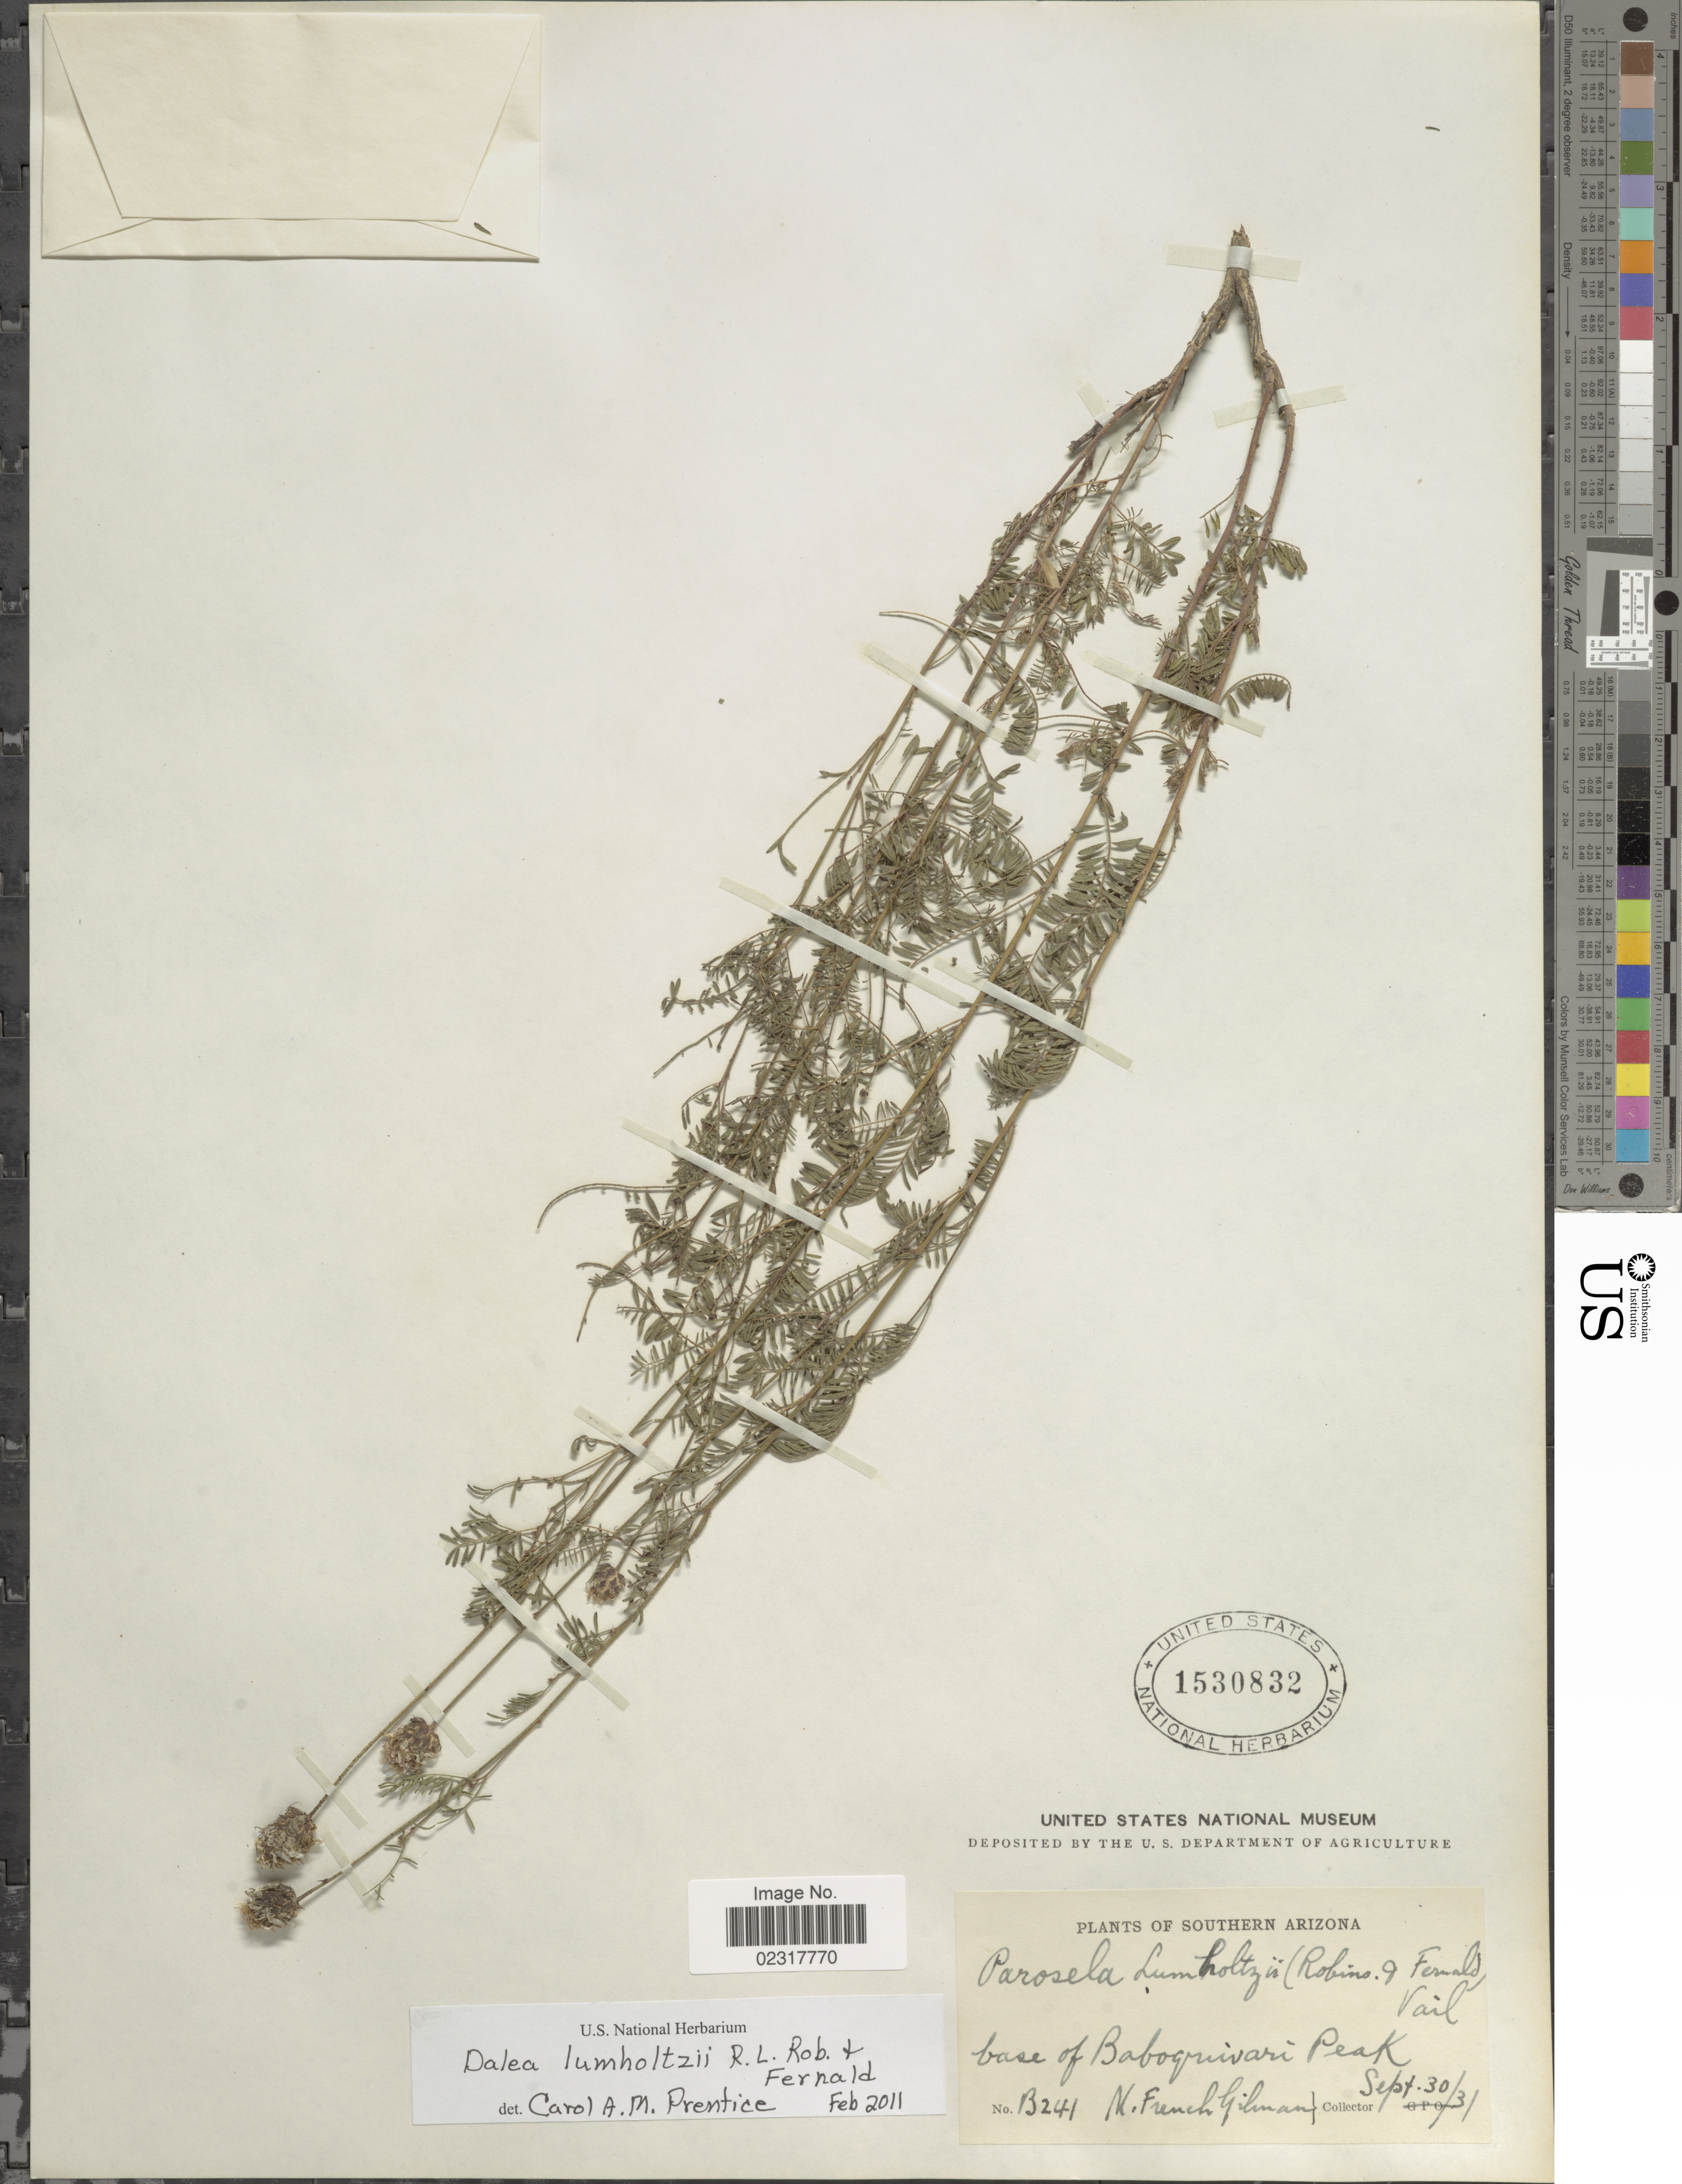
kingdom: Plantae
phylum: Tracheophyta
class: Magnoliopsida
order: Fabales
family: Fabaceae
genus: Dalea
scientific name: Dalea lumholtzii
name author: B.L. Rob. & Fernald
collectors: M. F. Gilman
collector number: B241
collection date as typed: Transcribed d/m/y: 30/9/31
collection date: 1931-09-30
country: United States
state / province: Arizona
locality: Southern Arizona. Base of Baboquivari Peak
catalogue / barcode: US 1530832